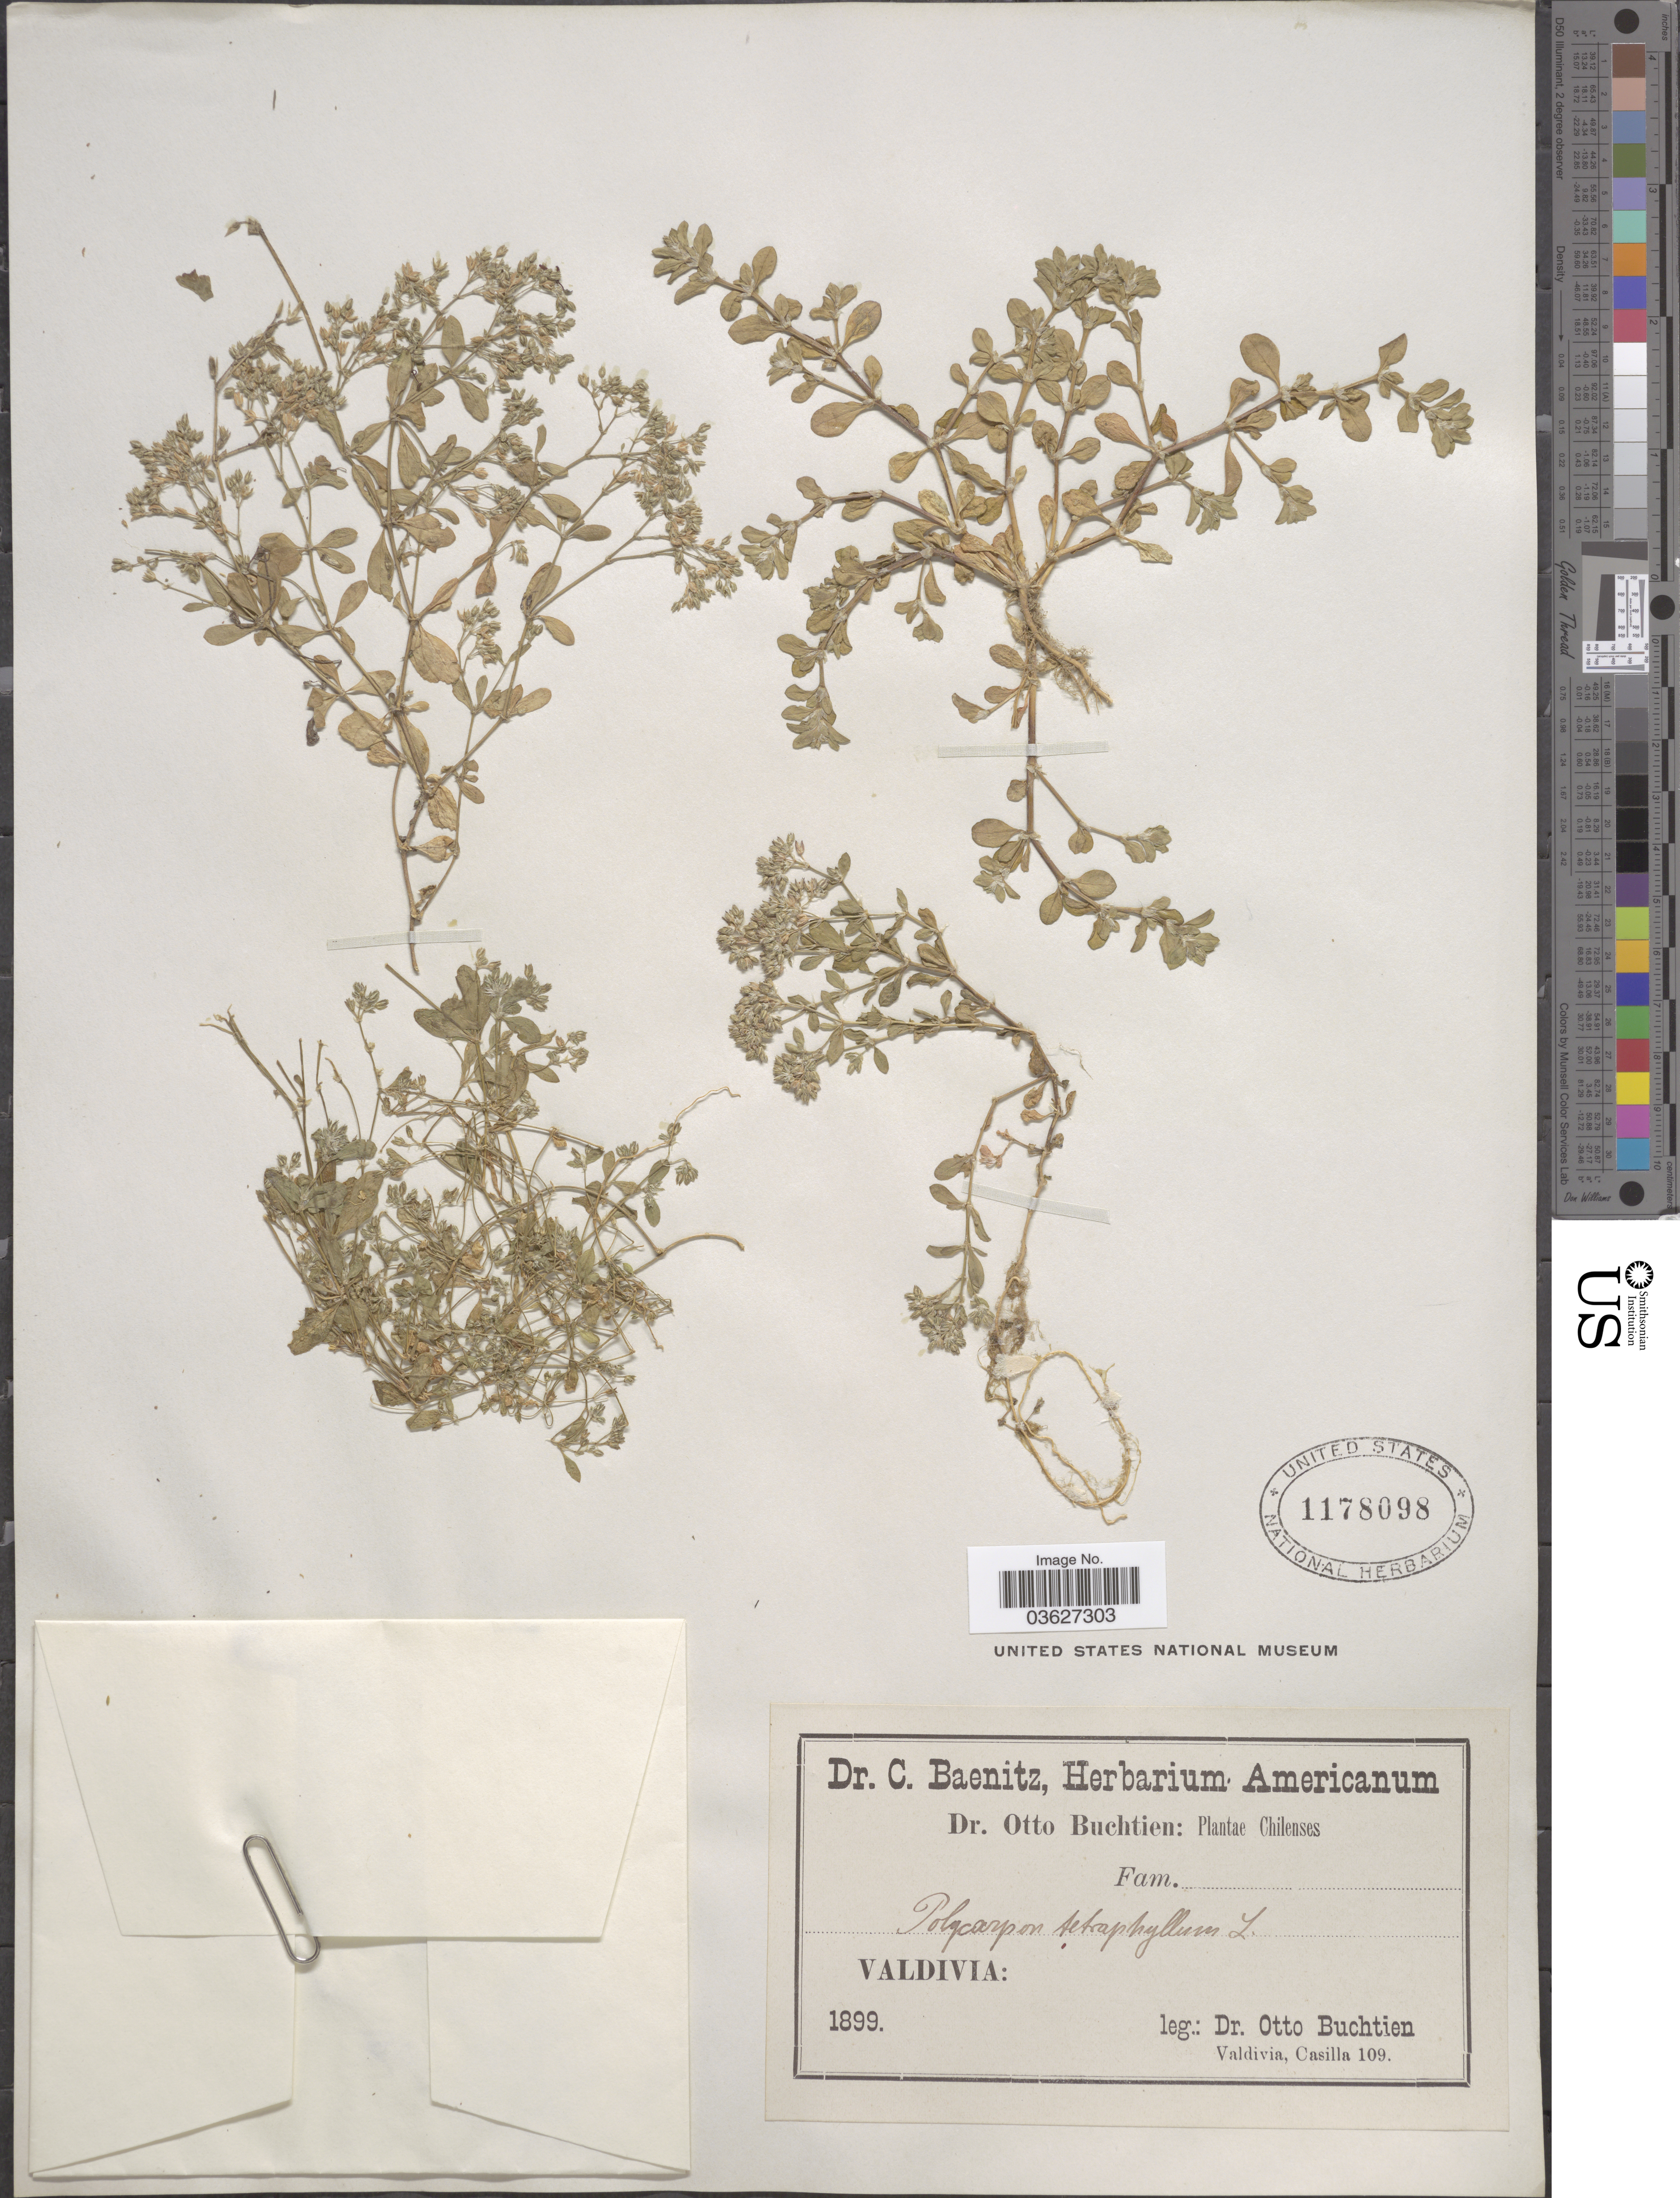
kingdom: Plantae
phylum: Tracheophyta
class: Magnoliopsida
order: Caryophyllales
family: Caryophyllaceae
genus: Polycarpon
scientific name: Polycarpon tetraphyllum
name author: (L.) L.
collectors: O. Buchtien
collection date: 1899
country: Chile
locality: Valdivia.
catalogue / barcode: US 1178098